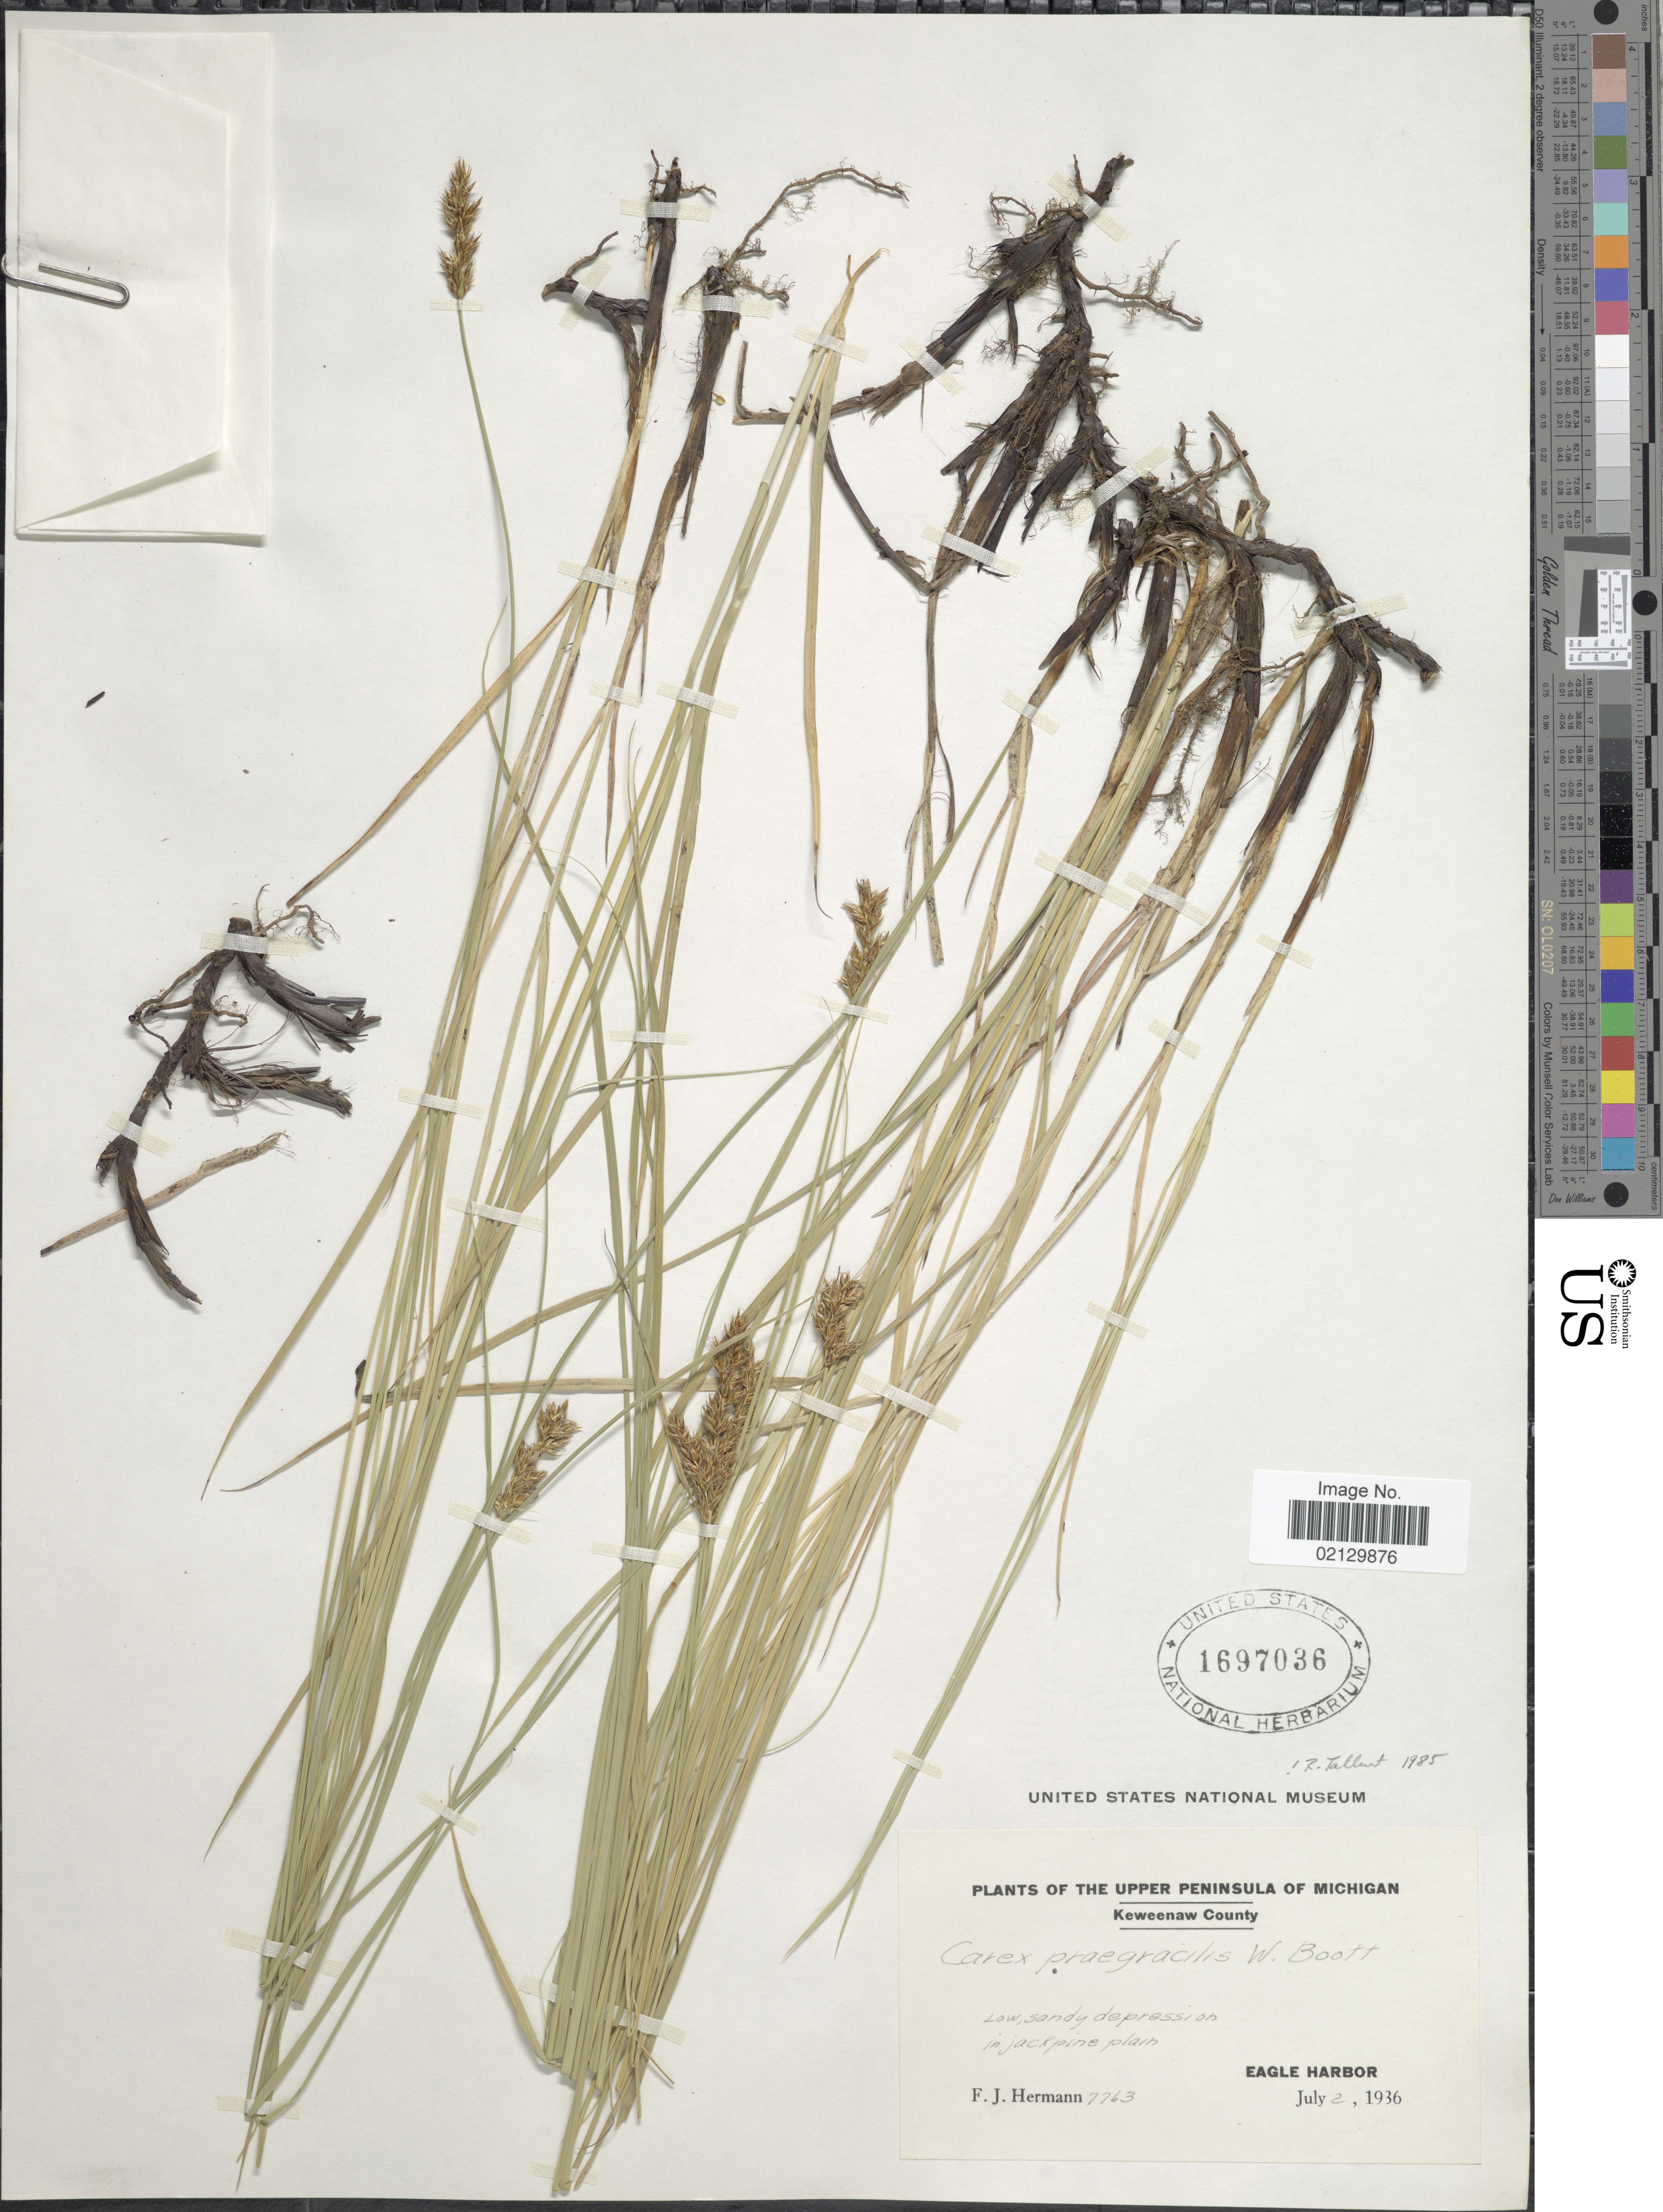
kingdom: Plantae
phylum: Tracheophyta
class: Liliopsida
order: Poales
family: Cyperaceae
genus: Carex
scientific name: Carex praegracilis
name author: W. Boott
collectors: F. J. Hermann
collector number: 7763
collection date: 1936-07-02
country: United States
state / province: Michigan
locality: Keweenaw County, Upper Peninsula of Michigan, Low, sandy depression in jackpine plain, Eagle Harbor.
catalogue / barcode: US 1697036